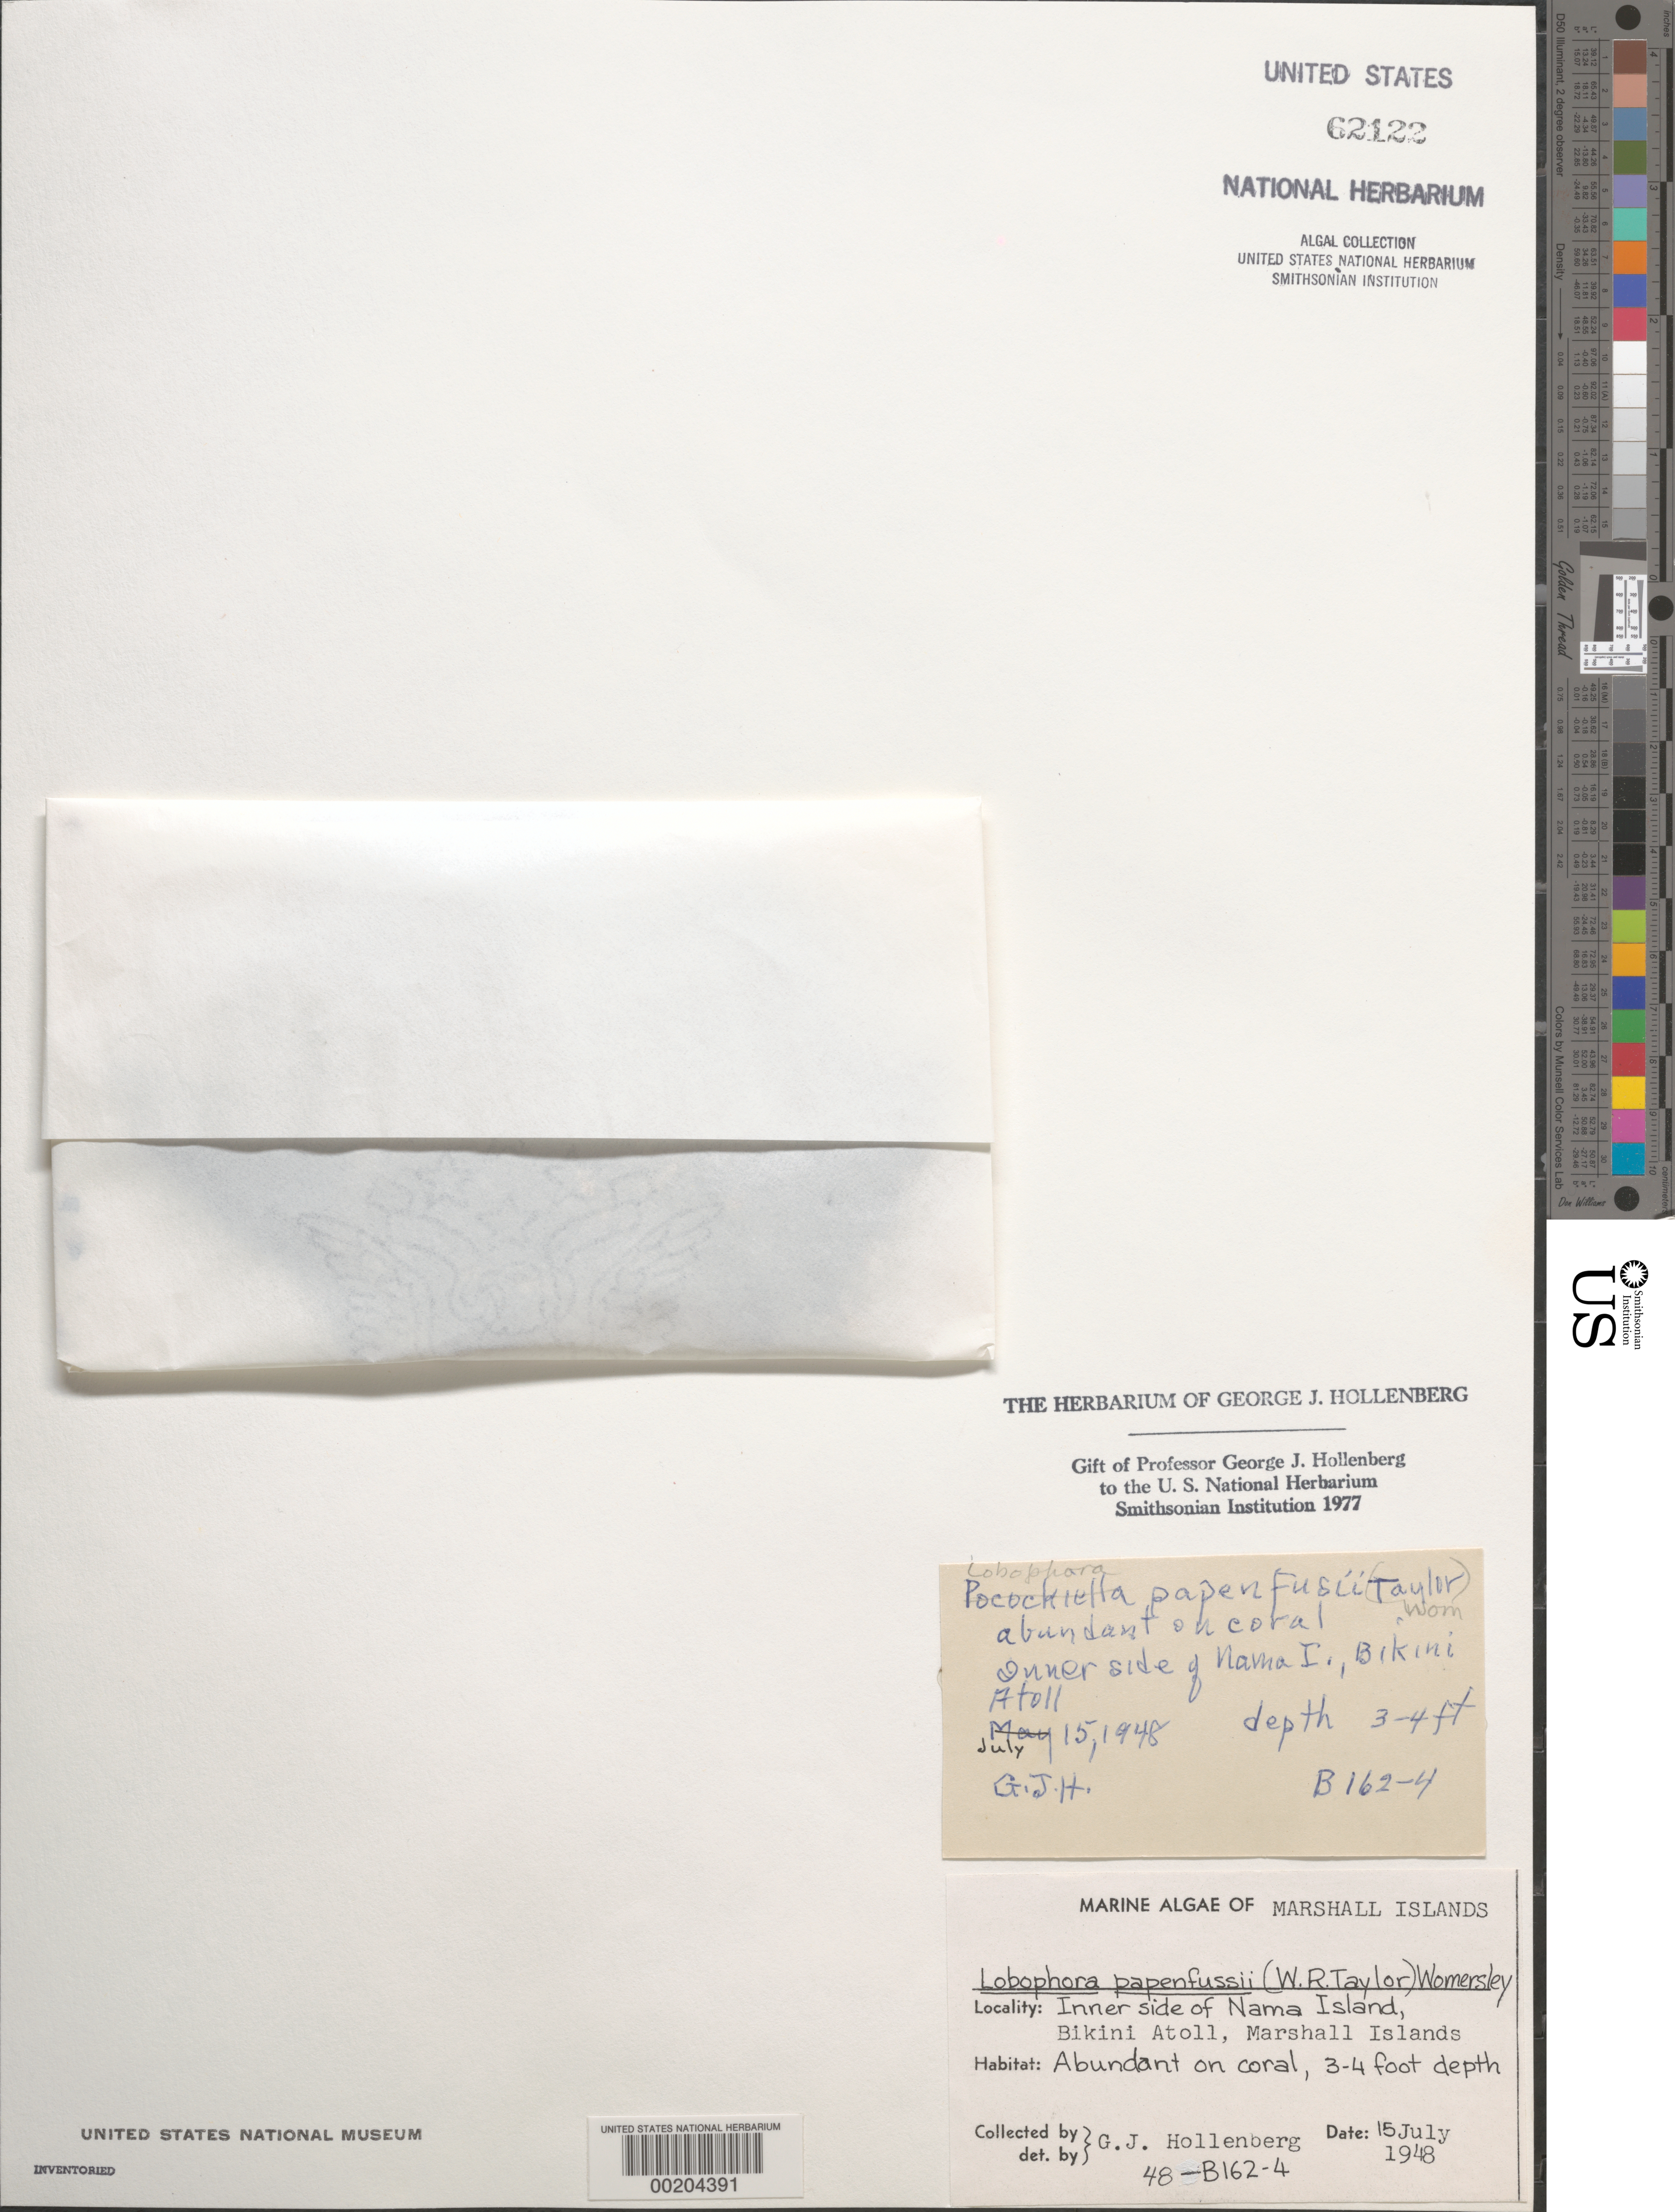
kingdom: Chromista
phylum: Ochrophyta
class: Phaeophyceae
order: Dictyotales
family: Dictyotaceae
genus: Lobophora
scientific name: Lobophora papenfussii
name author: (T. Taylor) Womersley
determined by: Hollenberg, George J.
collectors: G. Hollenberg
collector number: GJH 48-b162-4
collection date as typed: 15 Jul 1948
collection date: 1948-07-15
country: Marshall Islands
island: Bikini Atoll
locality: Namu Islet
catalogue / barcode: US 62122